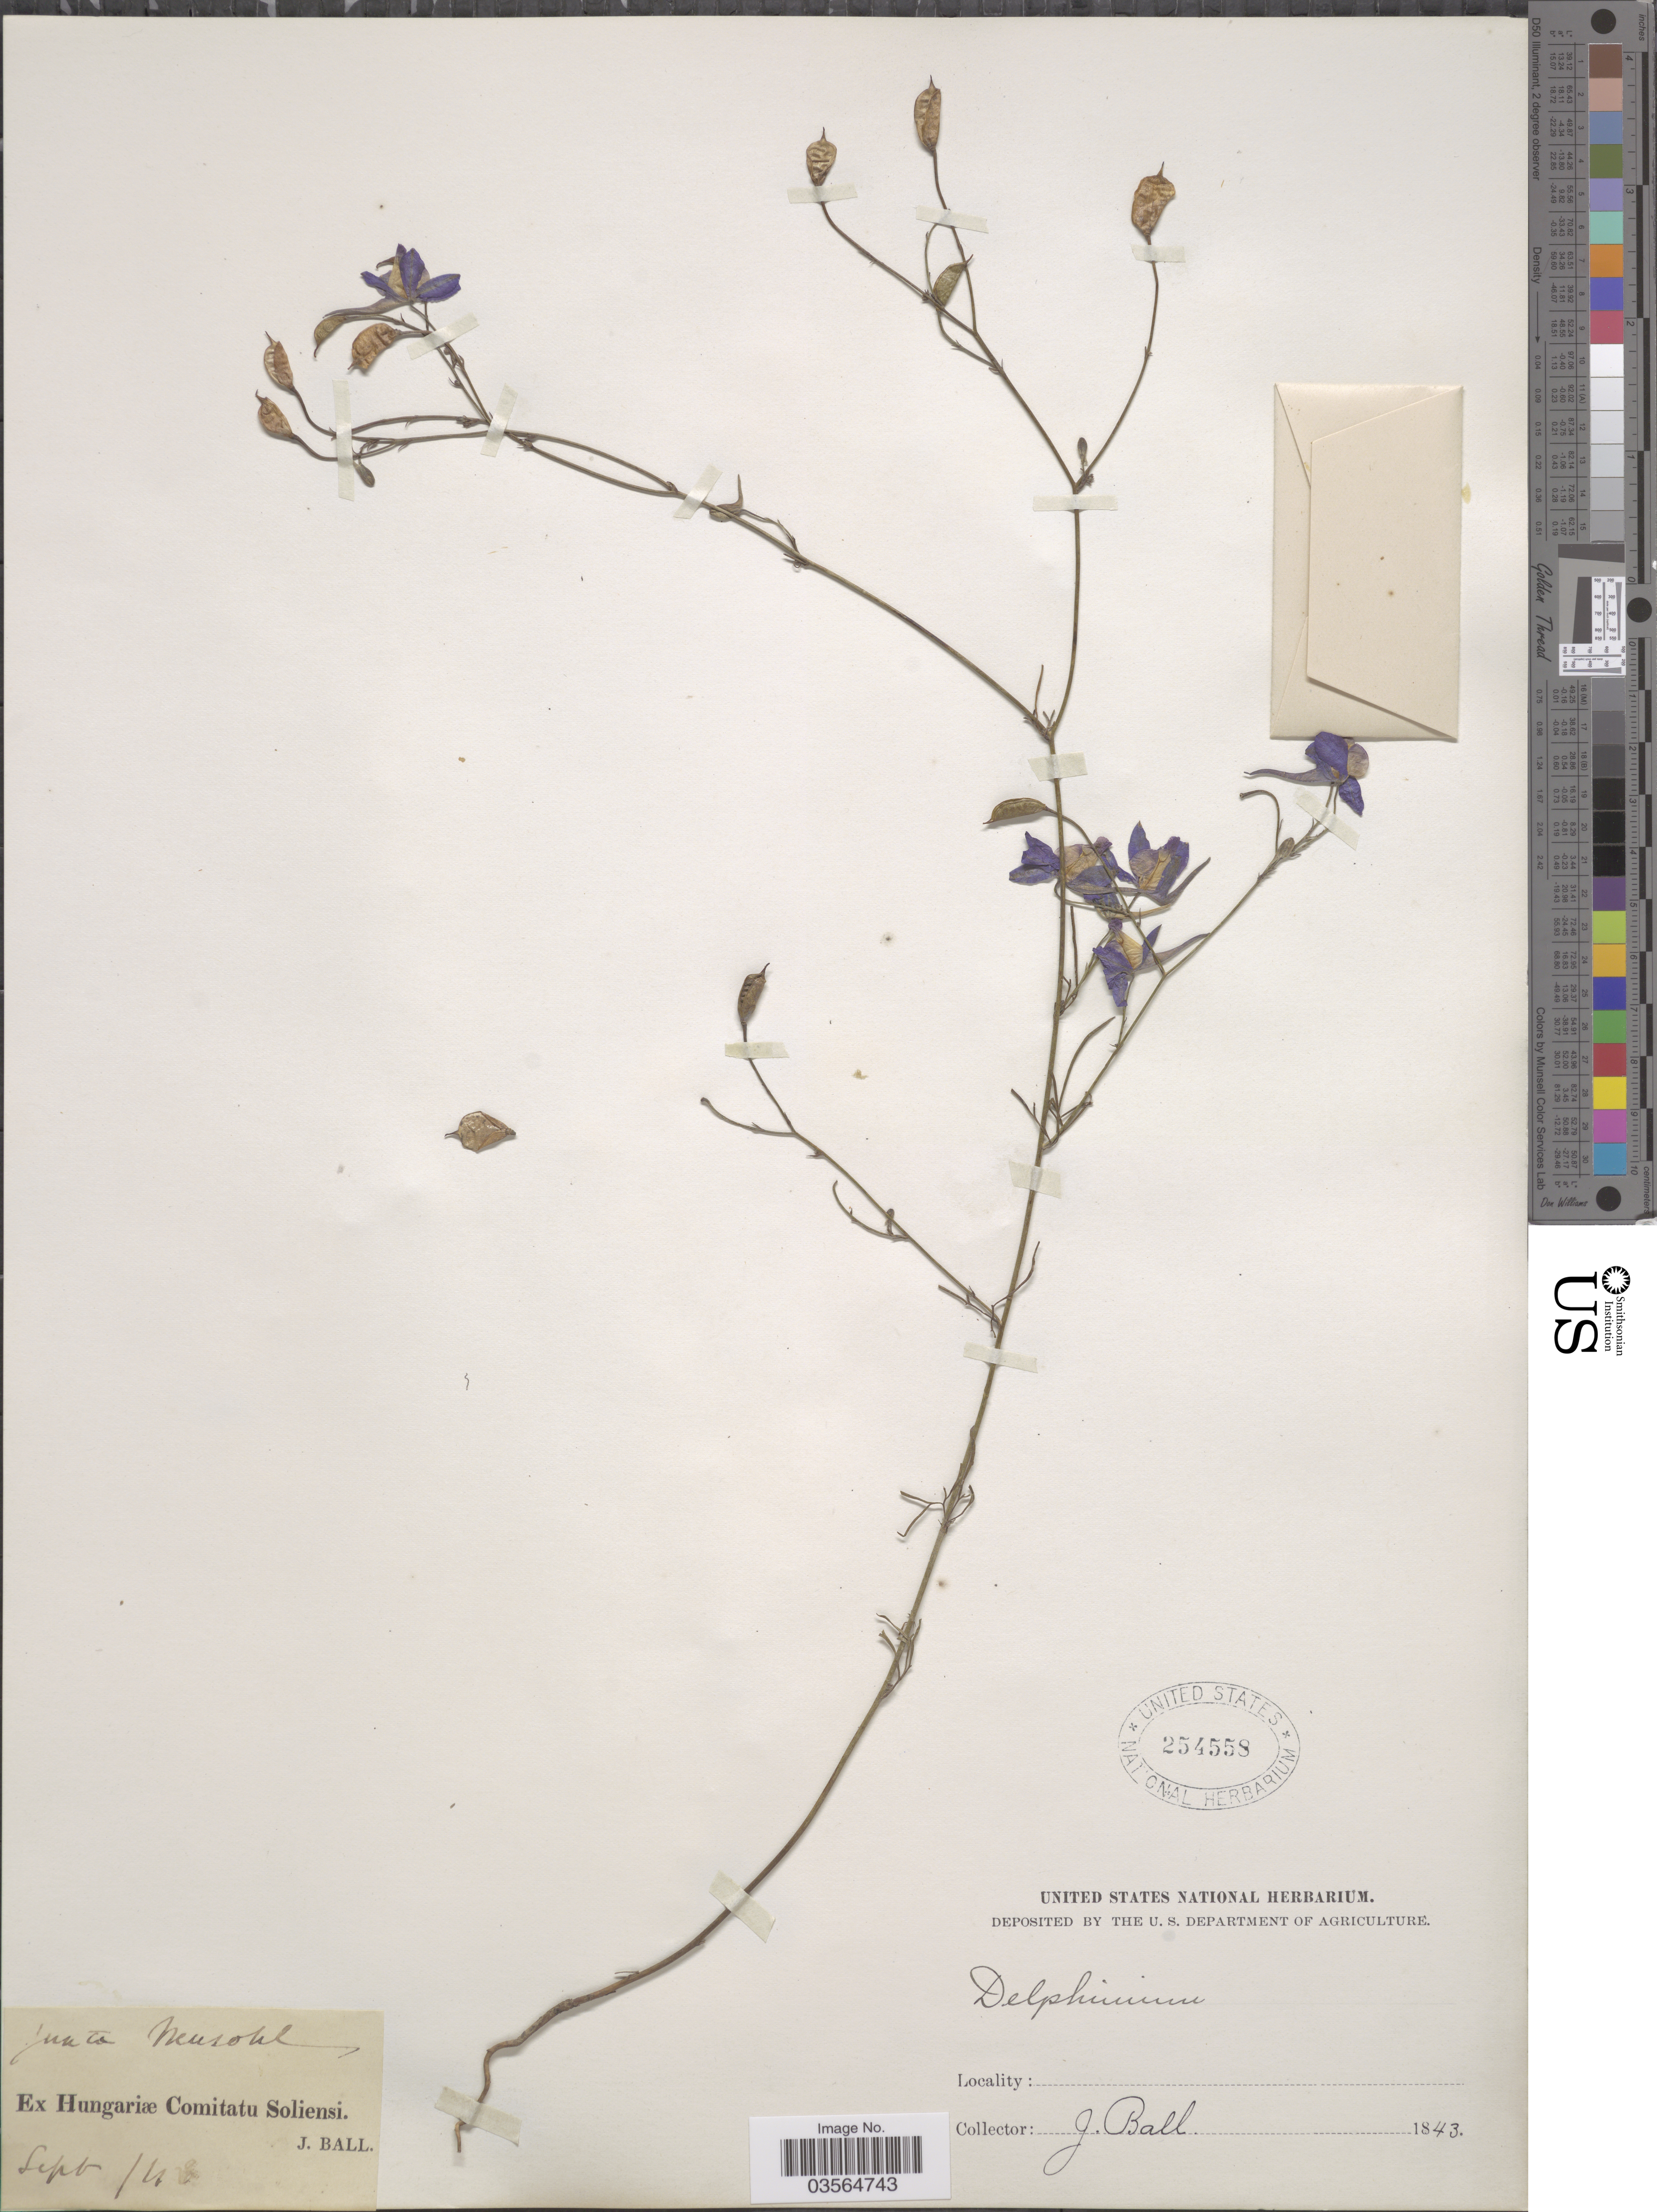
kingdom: Plantae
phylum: Tracheophyta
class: Magnoliopsida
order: Ranunculales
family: Ranunculaceae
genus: Delphinium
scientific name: Delphinium consolida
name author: L.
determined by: Du Pasquier, P.-E.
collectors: J. Ball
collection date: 1843-09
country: Hungary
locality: Juxta Neusohl. [unsure placement] Ex Hungariæ Comitatu Soiensi.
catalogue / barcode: US 254558